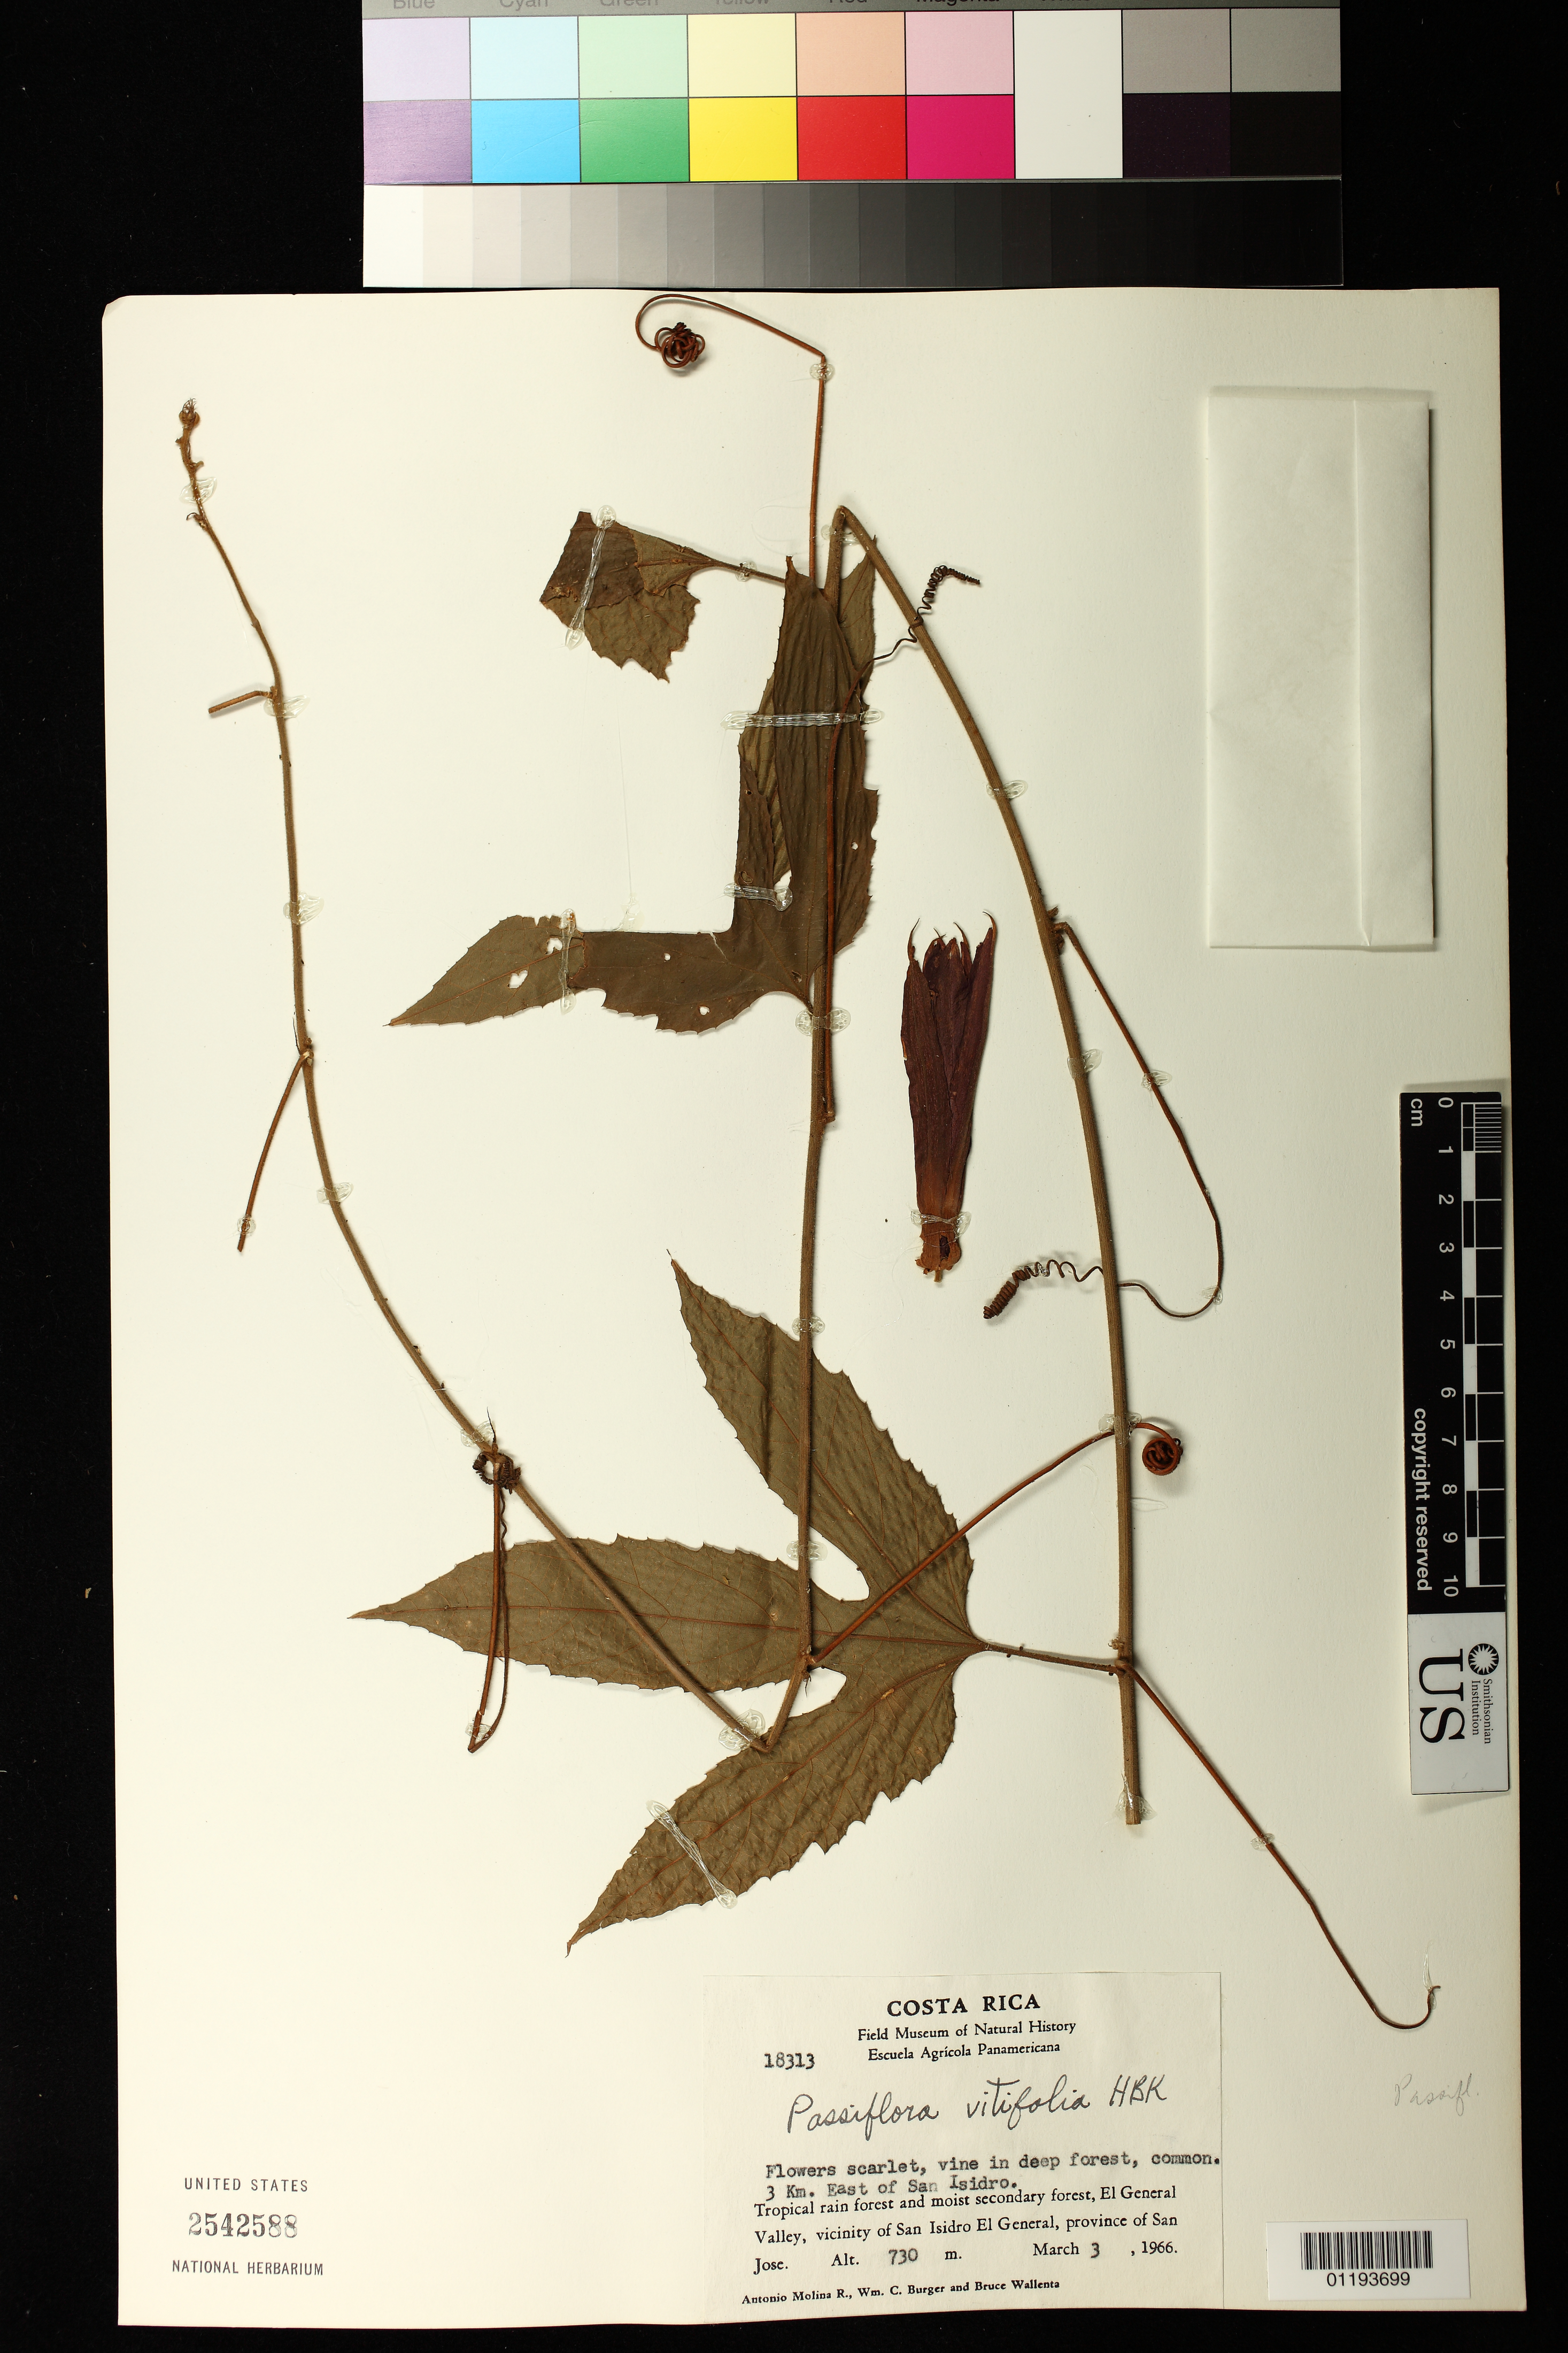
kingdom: Plantae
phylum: Tracheophyta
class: Magnoliopsida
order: Malpighiales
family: Passifloraceae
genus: Passiflora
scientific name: Passiflora vitifolia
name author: Kunth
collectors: A. Molina R., W. Burger & B. Wallenta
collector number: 18313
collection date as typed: Mar 6 1966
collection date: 1966-03-06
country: Costa Rica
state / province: San José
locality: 3 km. East of San Isidro, El General Valley, province of San Jose.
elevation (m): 730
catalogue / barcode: US 2542588